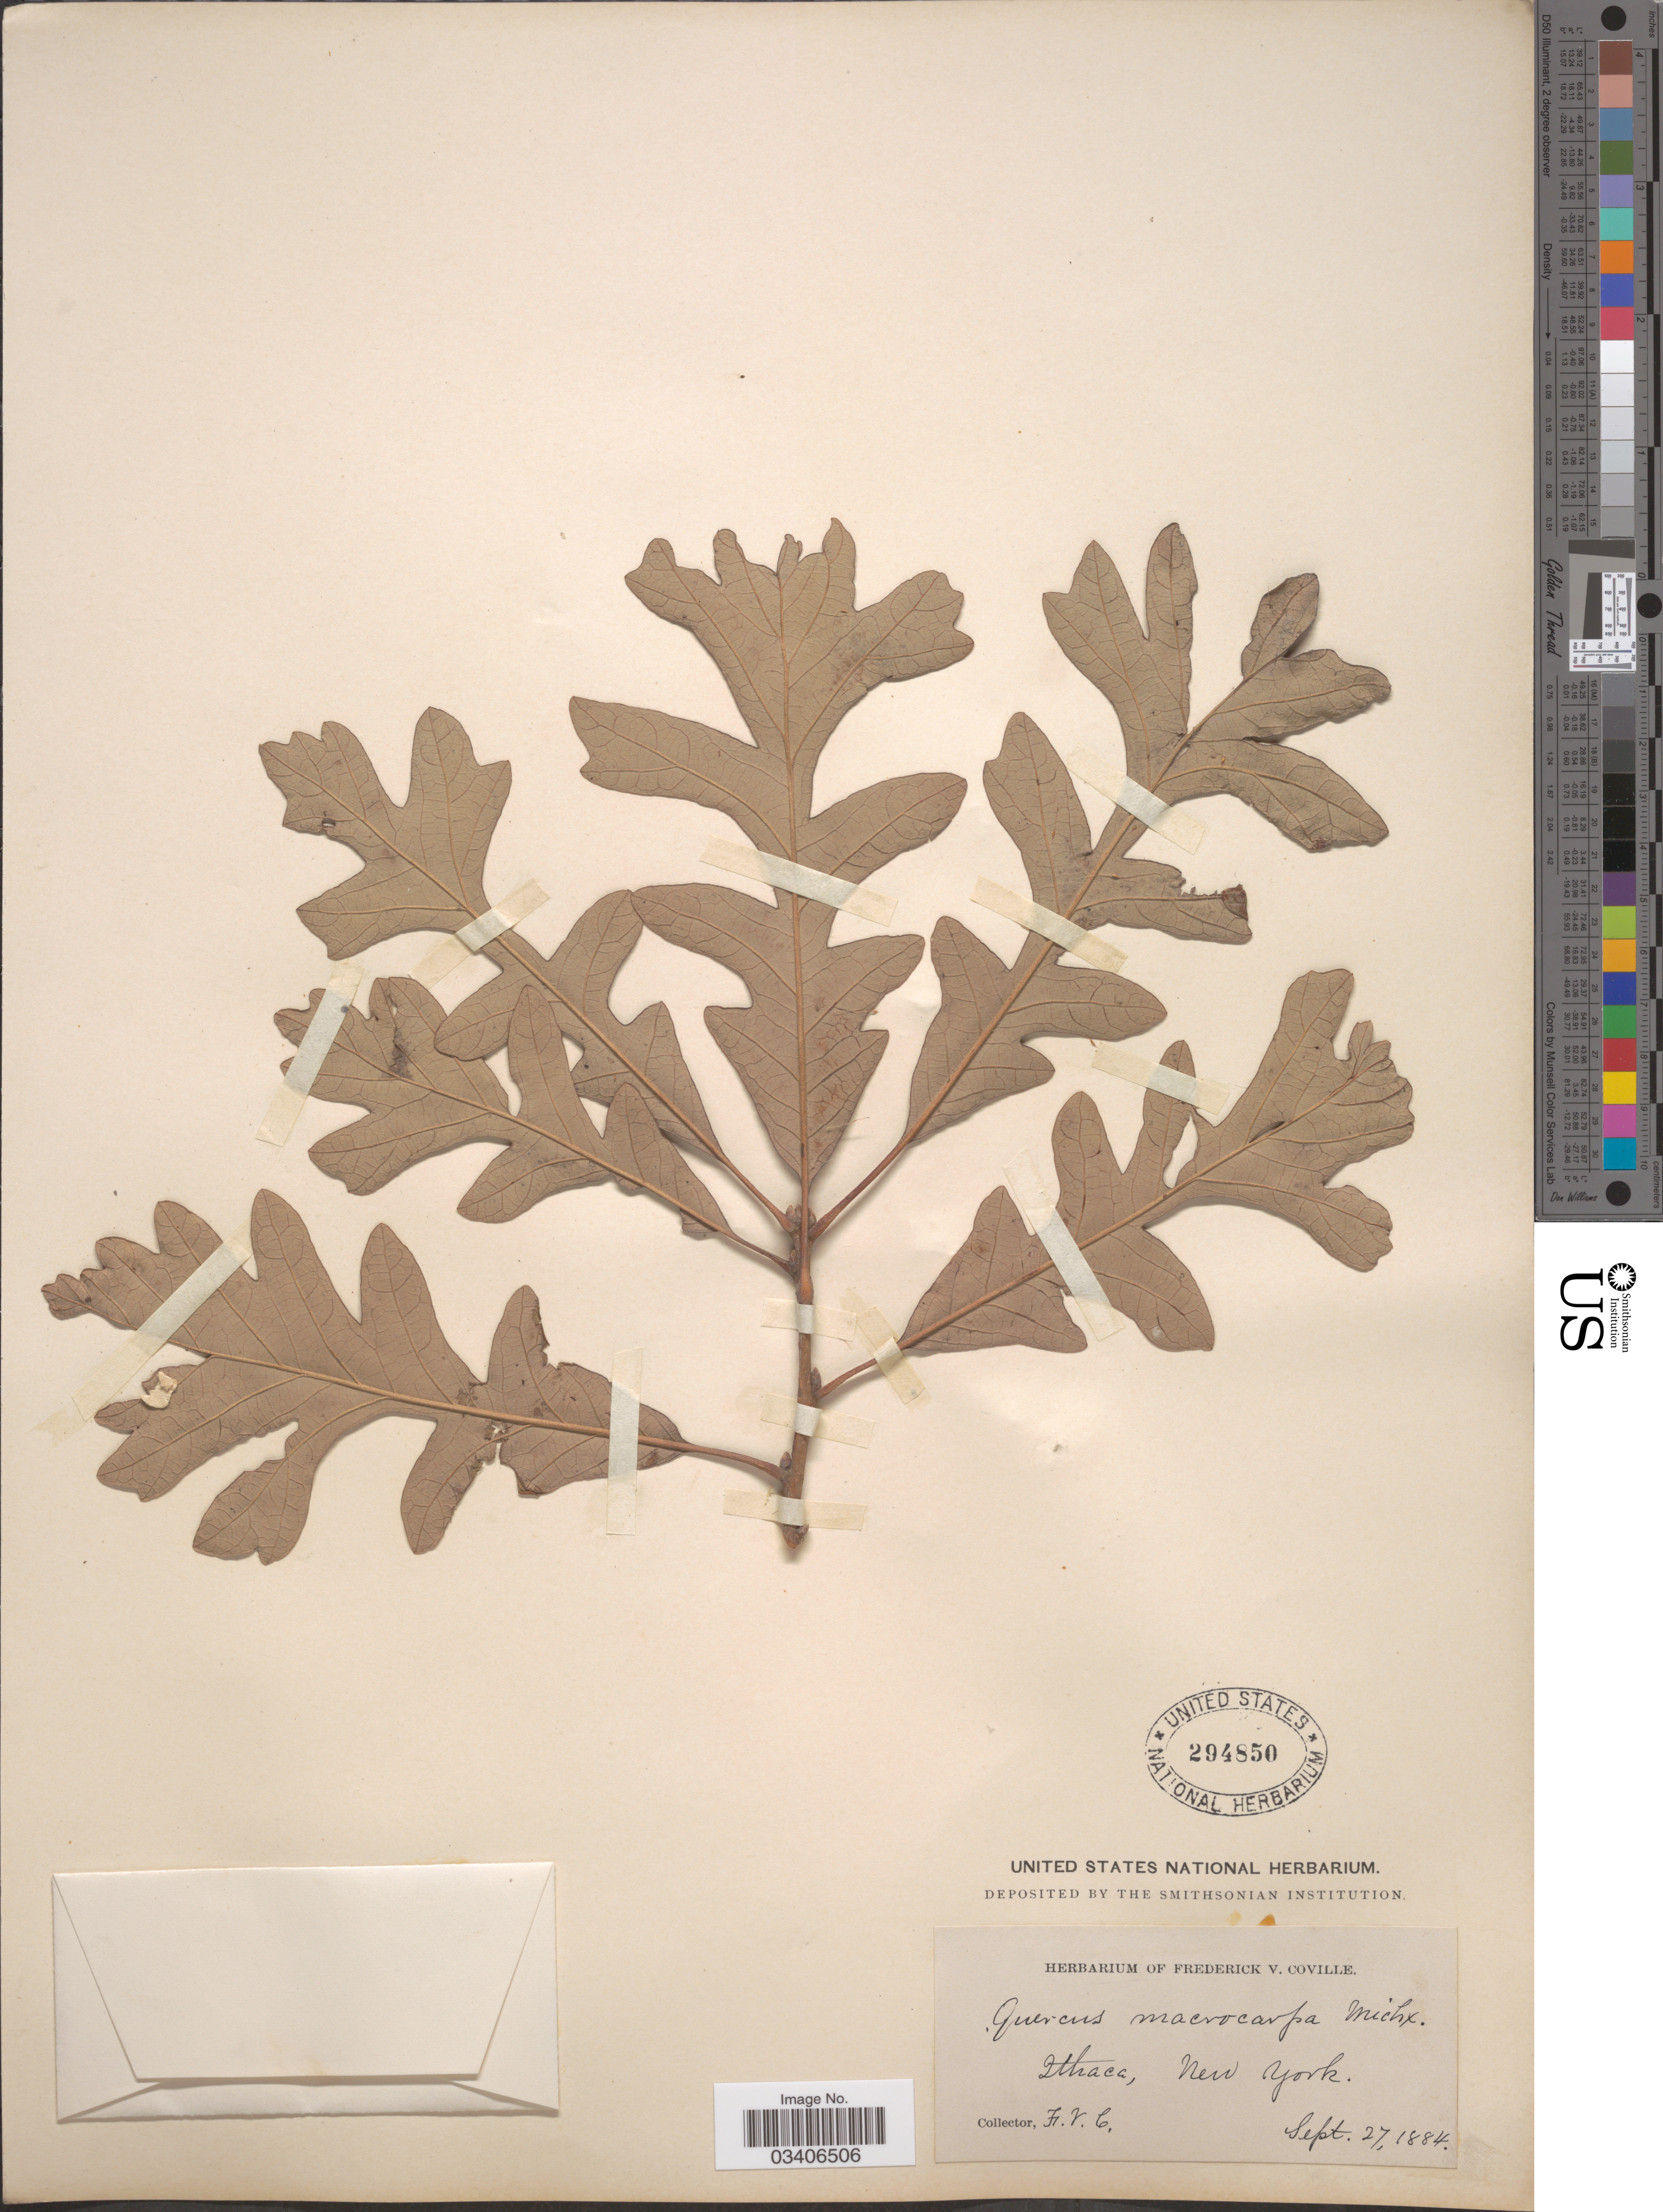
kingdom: Plantae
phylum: Tracheophyta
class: Magnoliopsida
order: Fagales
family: Fagaceae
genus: Quercus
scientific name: Quercus macrocarpa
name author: Michx.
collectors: F. V. Coville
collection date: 1884-09-27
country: United States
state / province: New York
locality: Ithaca.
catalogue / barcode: US 294850